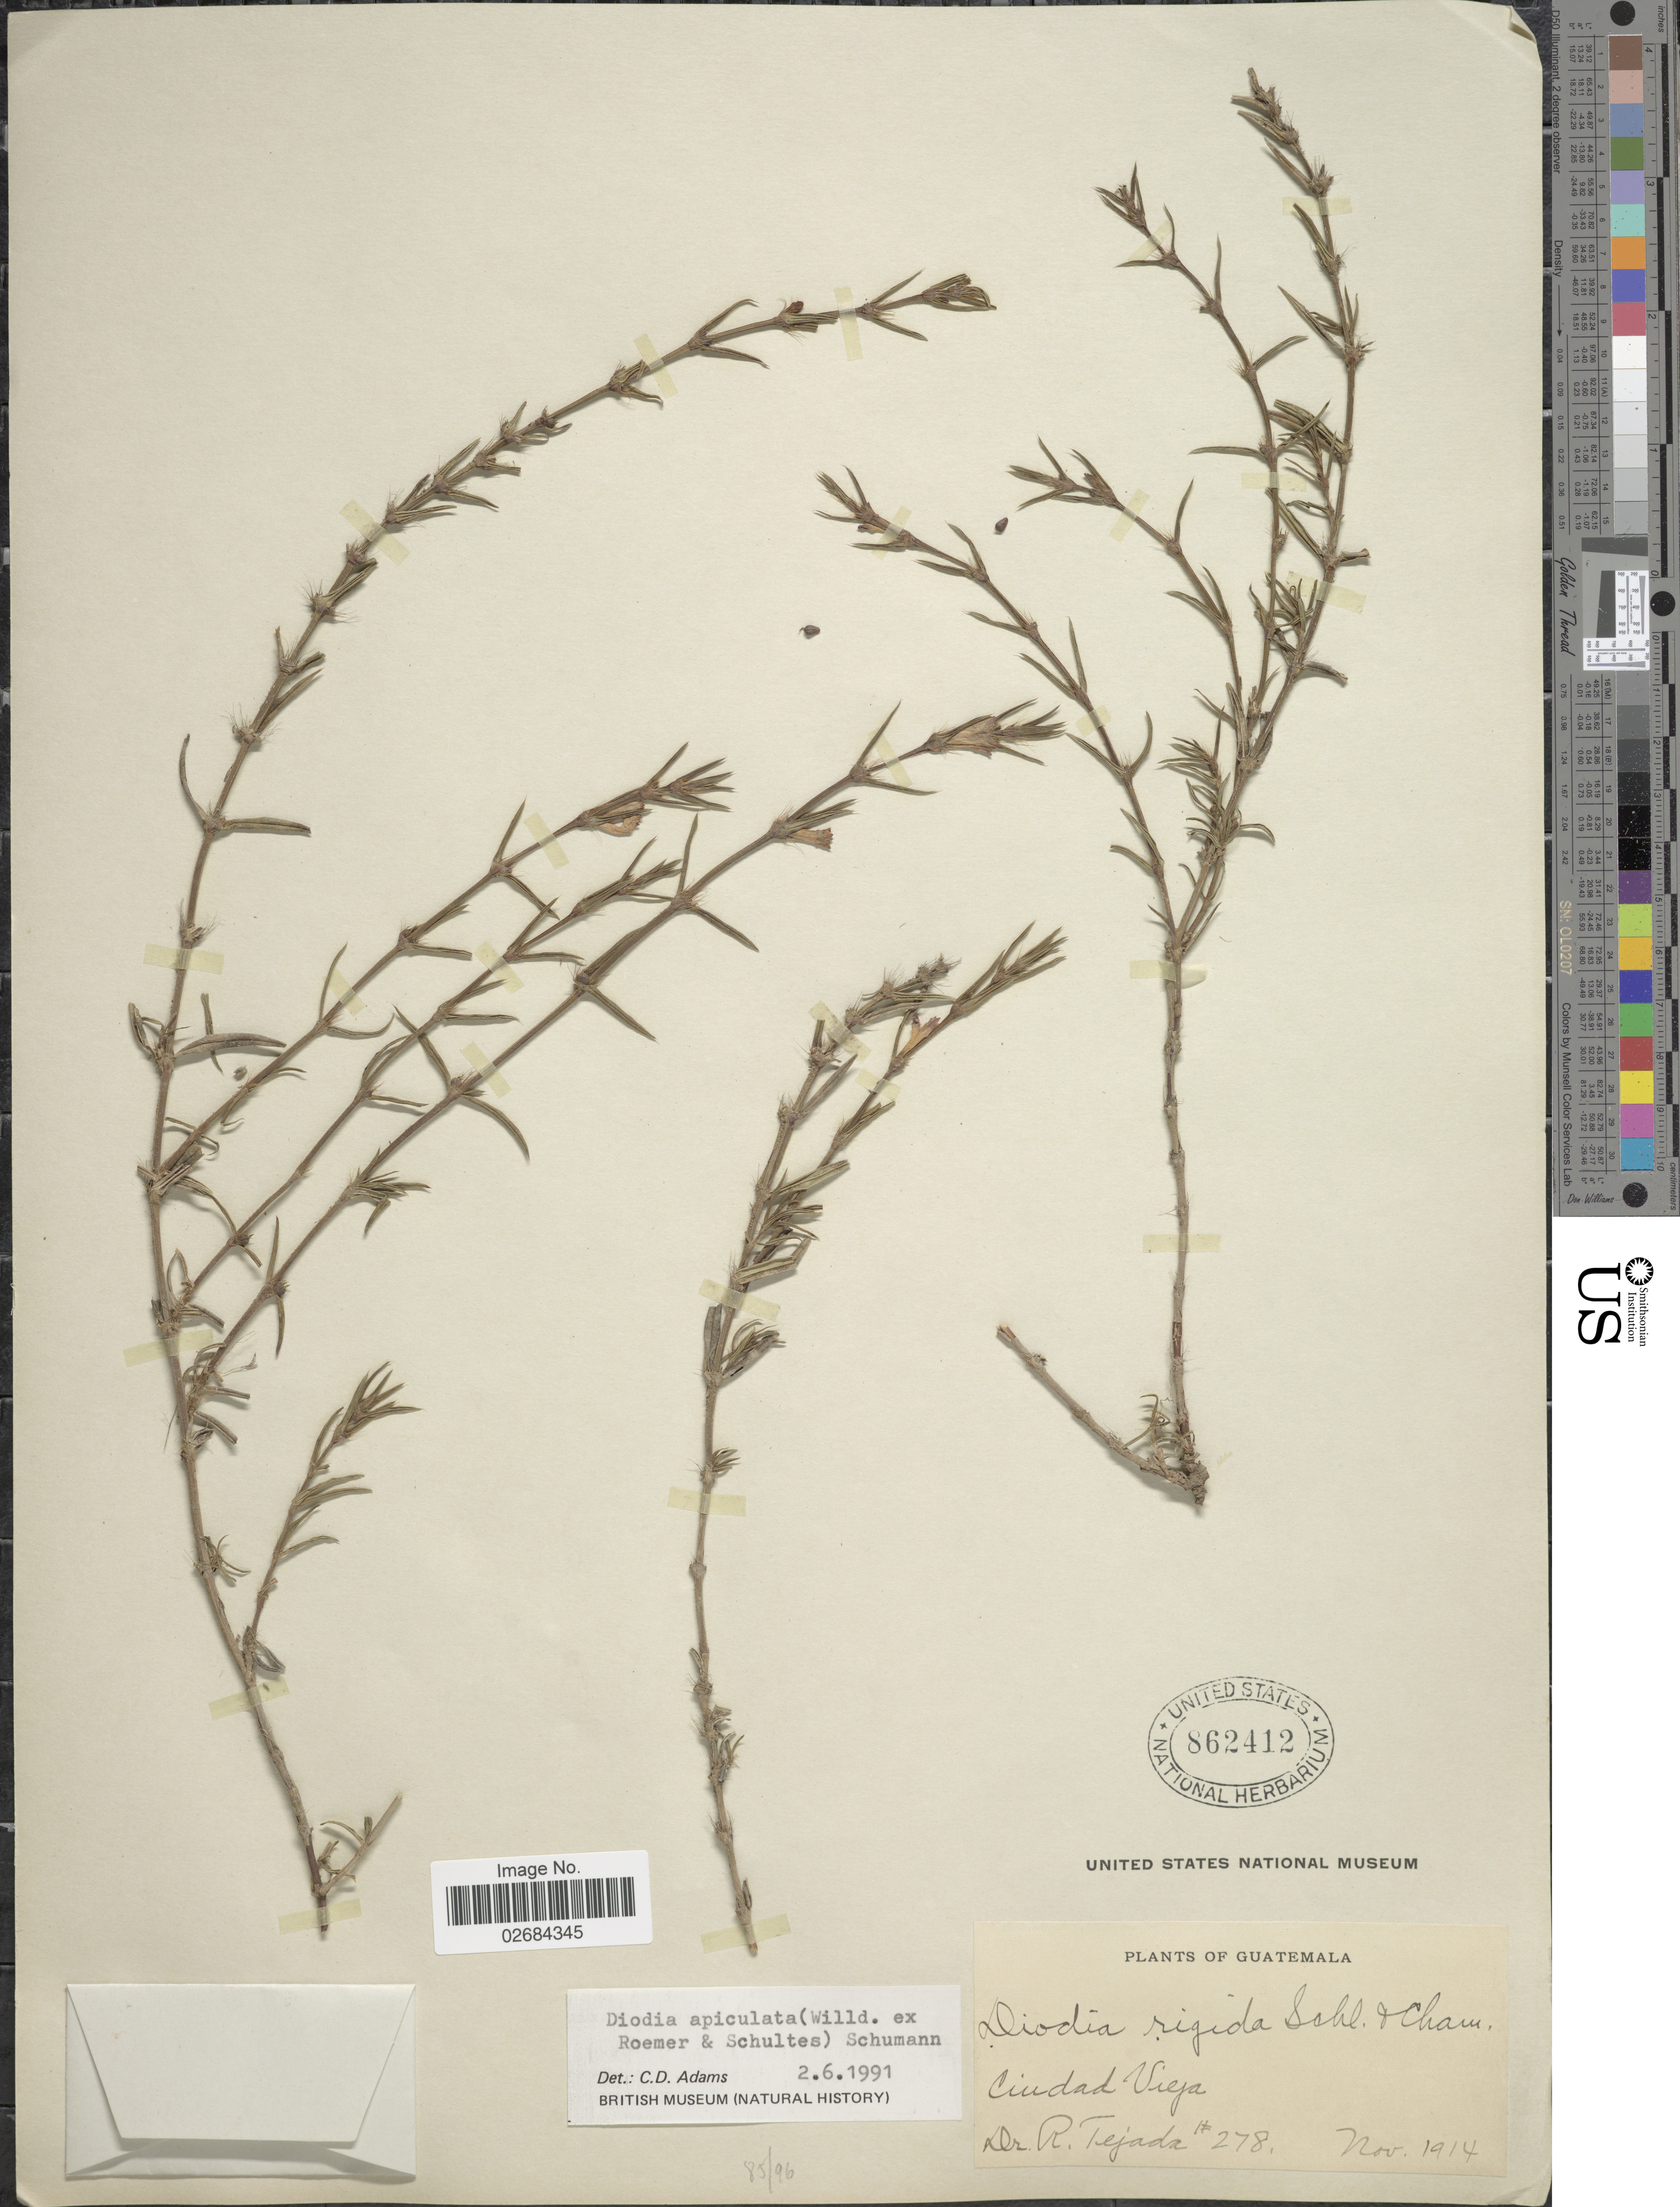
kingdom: Plantae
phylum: Tracheophyta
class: Magnoliopsida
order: Gentianales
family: Rubiaceae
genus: Diodia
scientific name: Diodia apiculata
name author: (Willd. ex Roem. & Schult.) K. Schum.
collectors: R. Tejada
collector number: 278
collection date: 1914-11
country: Guatemala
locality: Ciudad Vieja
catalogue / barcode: US 862412